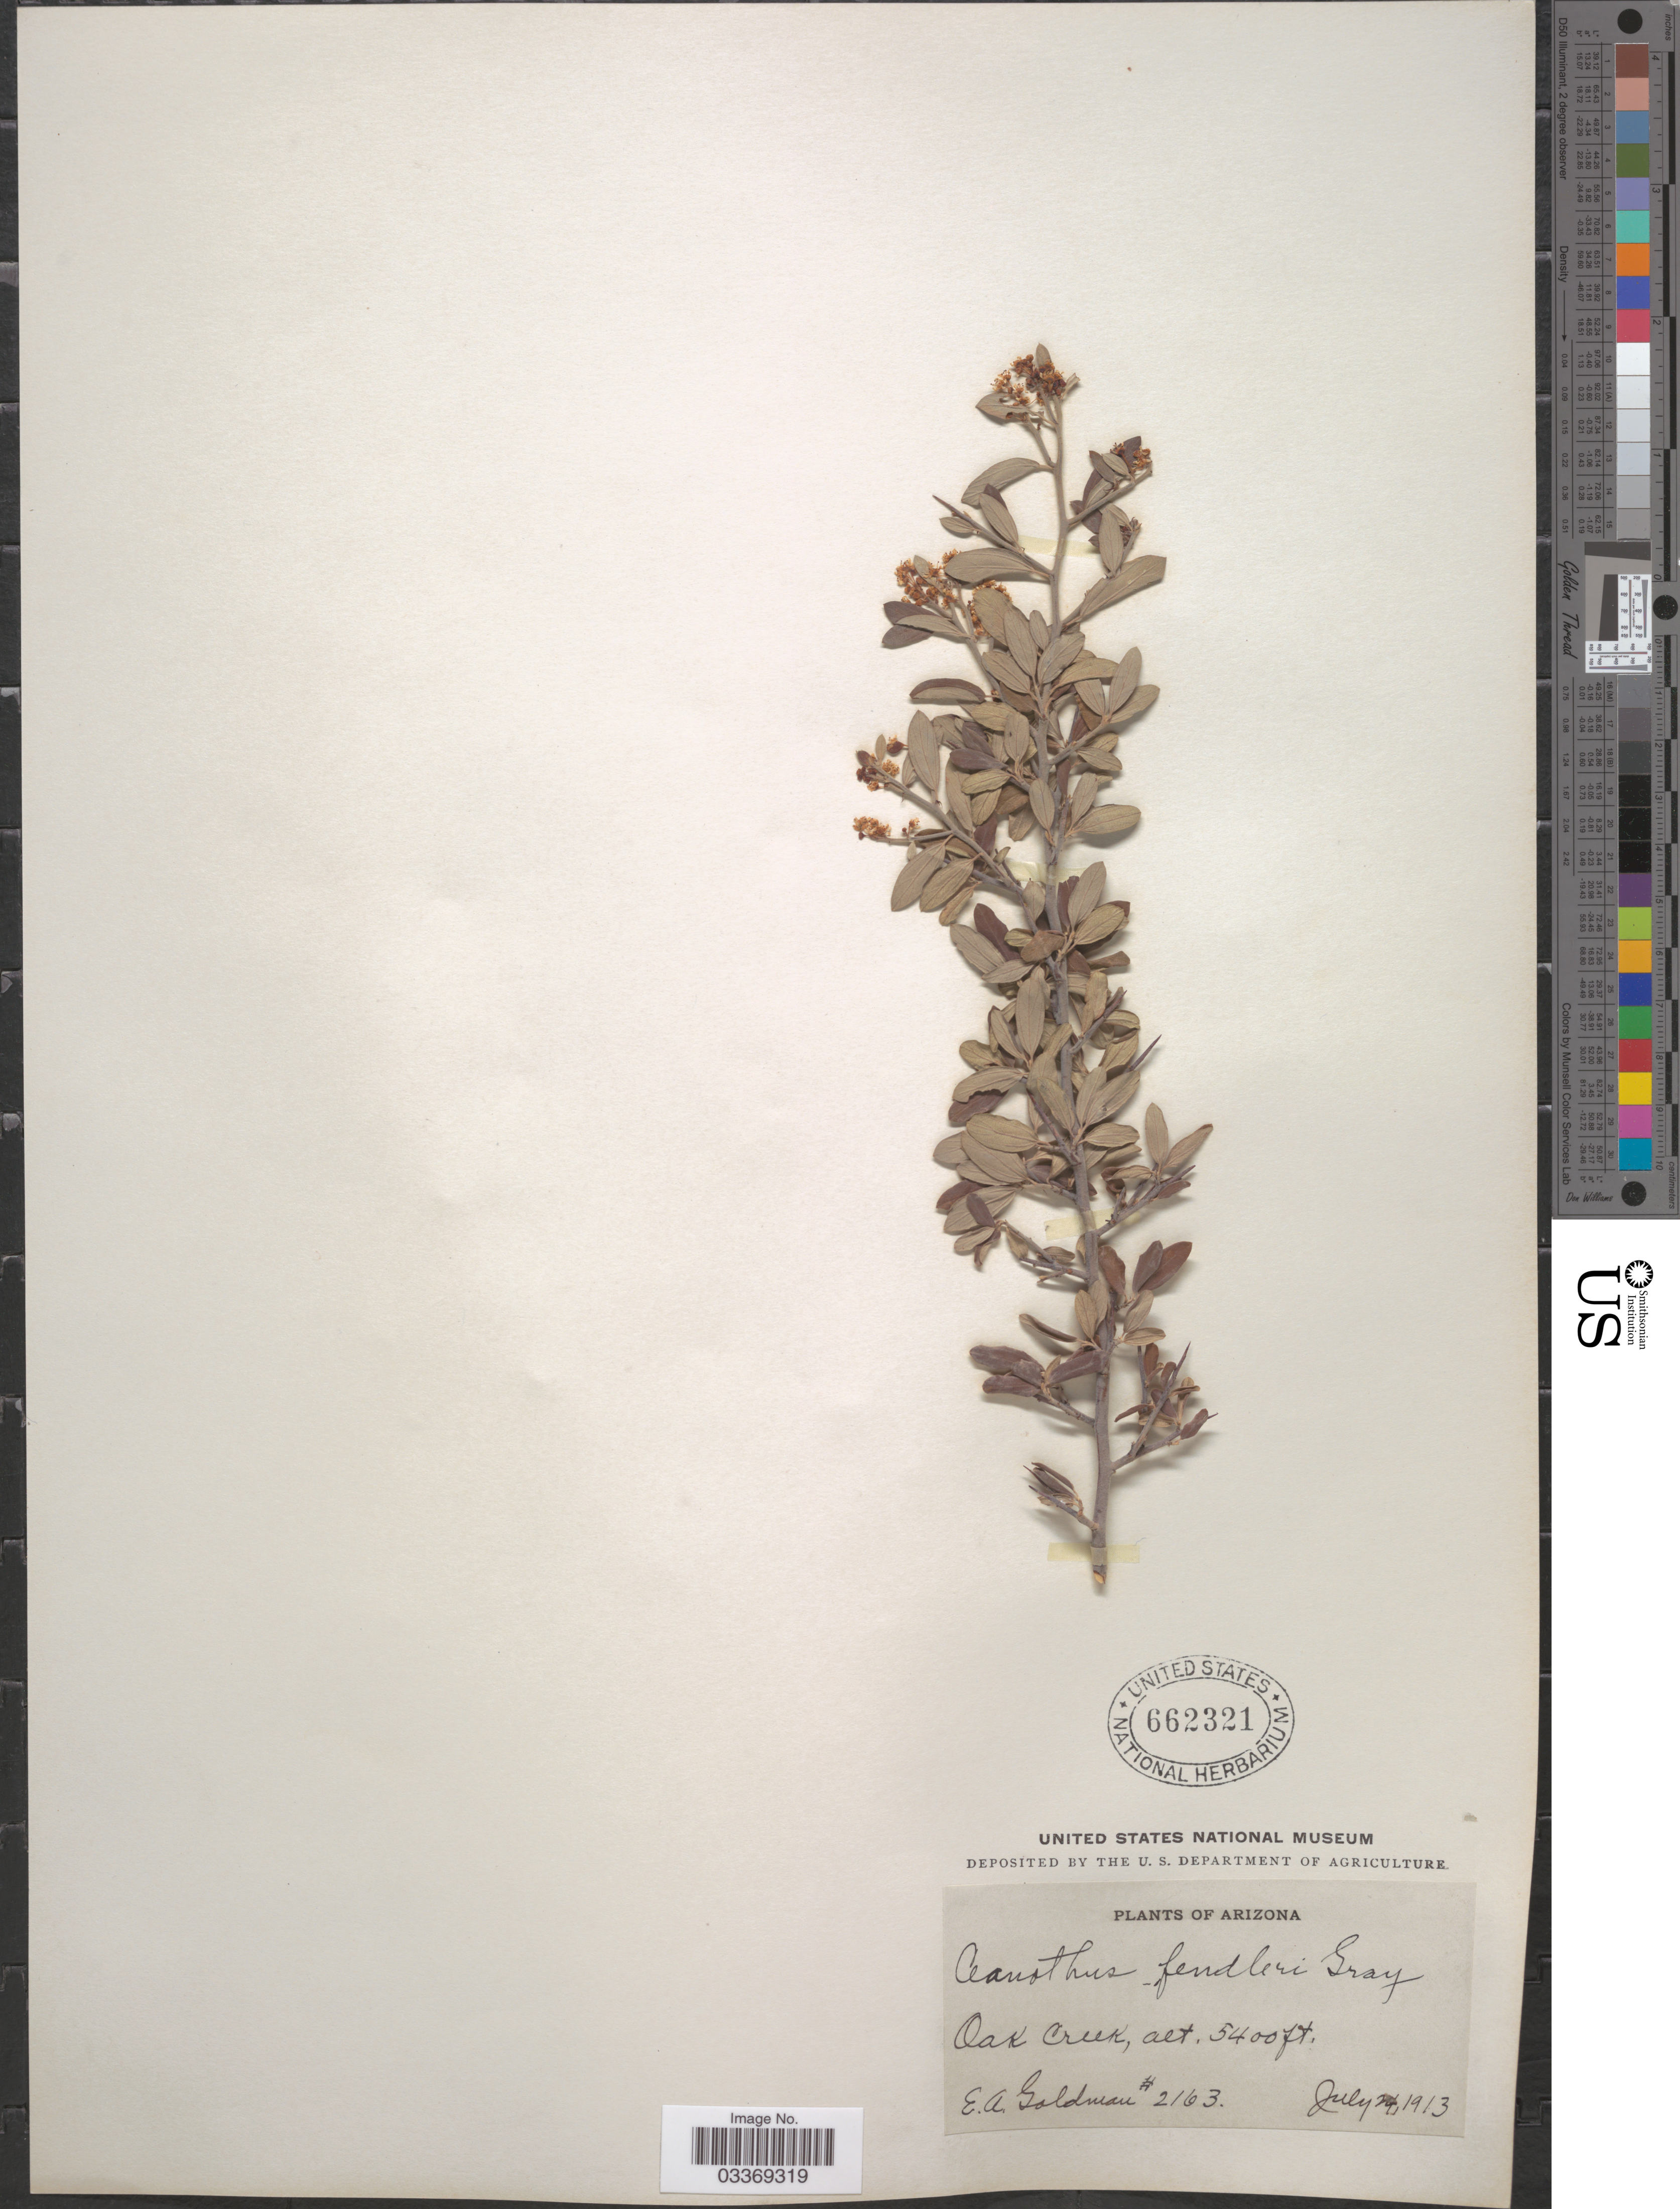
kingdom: Plantae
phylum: Tracheophyta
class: Magnoliopsida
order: Rosales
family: Rhamnaceae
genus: Ceanothus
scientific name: Ceanothus fendleri var. venosus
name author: (A. Gray) Trel.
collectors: E. A. Goldman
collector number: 2163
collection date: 1913-07-24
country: United States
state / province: Arizona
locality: Oak Creek.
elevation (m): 1646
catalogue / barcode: US 662321